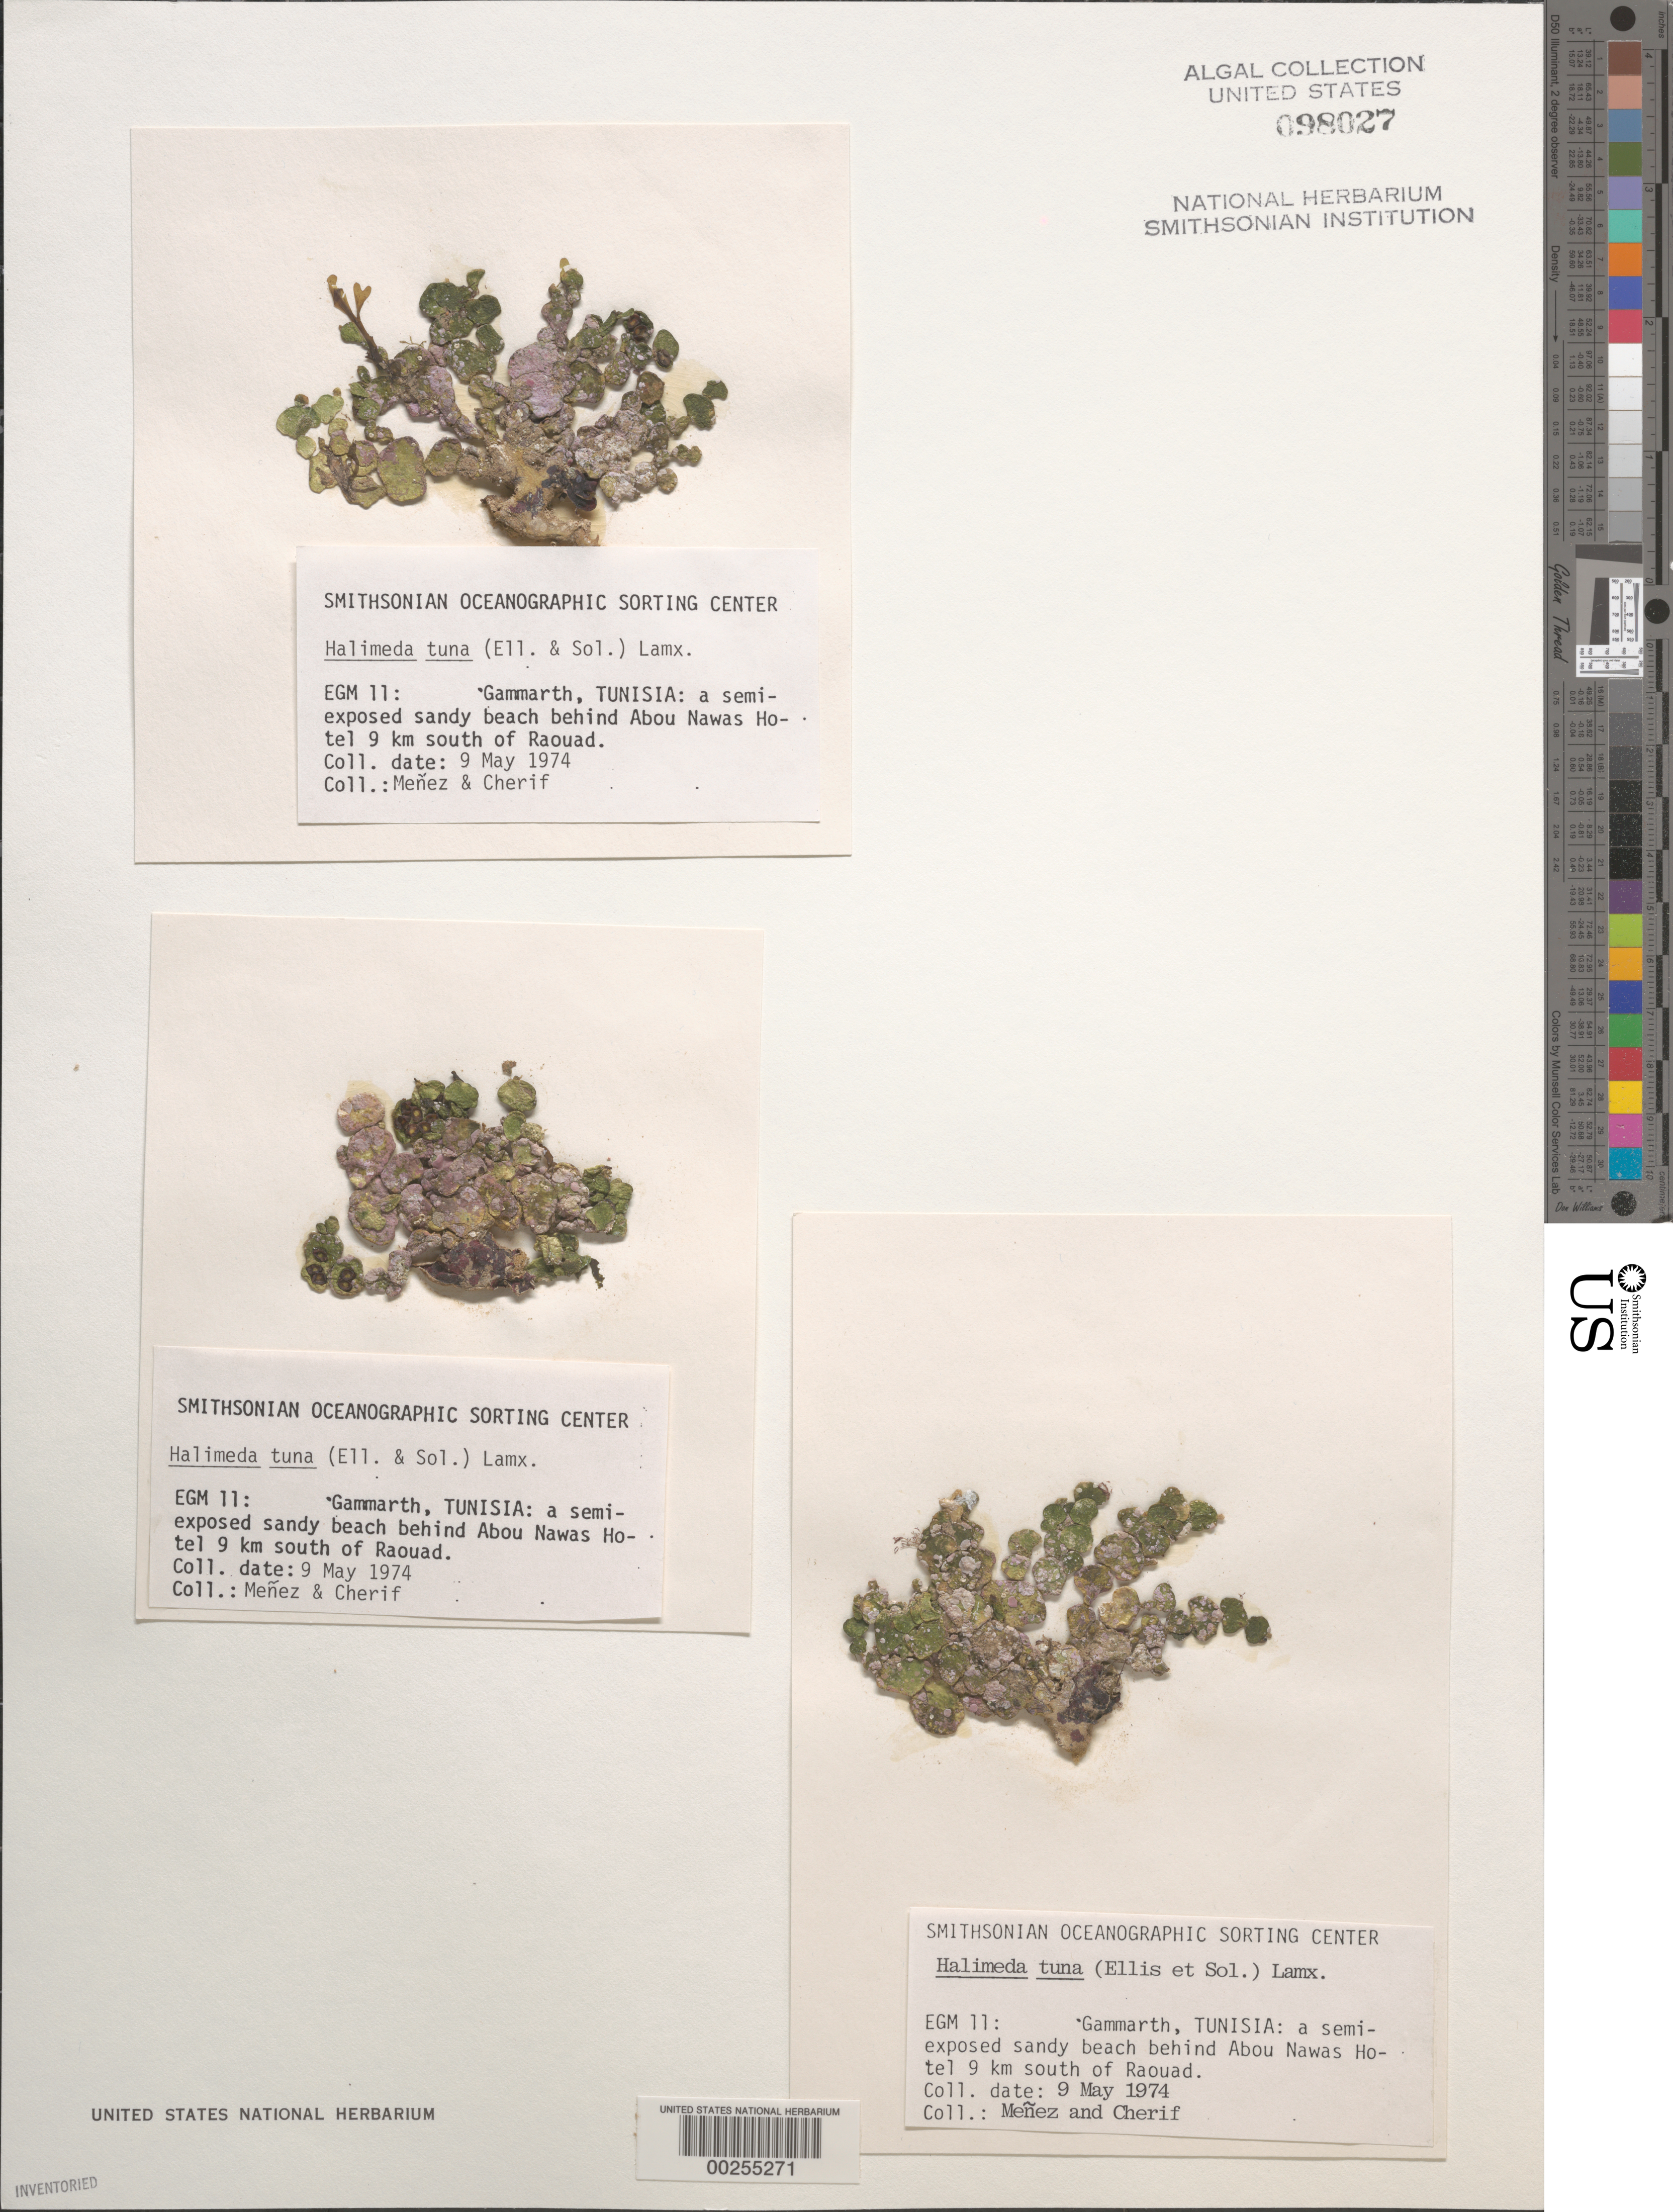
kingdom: Plantae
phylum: Chlorophyta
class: Ulvophyceae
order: Bryopsidales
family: Halimedaceae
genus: Halimeda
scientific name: Halimeda tuna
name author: (J. Ellis & Sol.) J.V.Lamouroux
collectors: Meñez & -. Cherif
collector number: EGM 11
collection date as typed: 09 May 1974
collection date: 1974-05-09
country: Tunisia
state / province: Tunis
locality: Gammarth, behind abou nawas hotel, nine km south of raouad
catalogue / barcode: US 98027